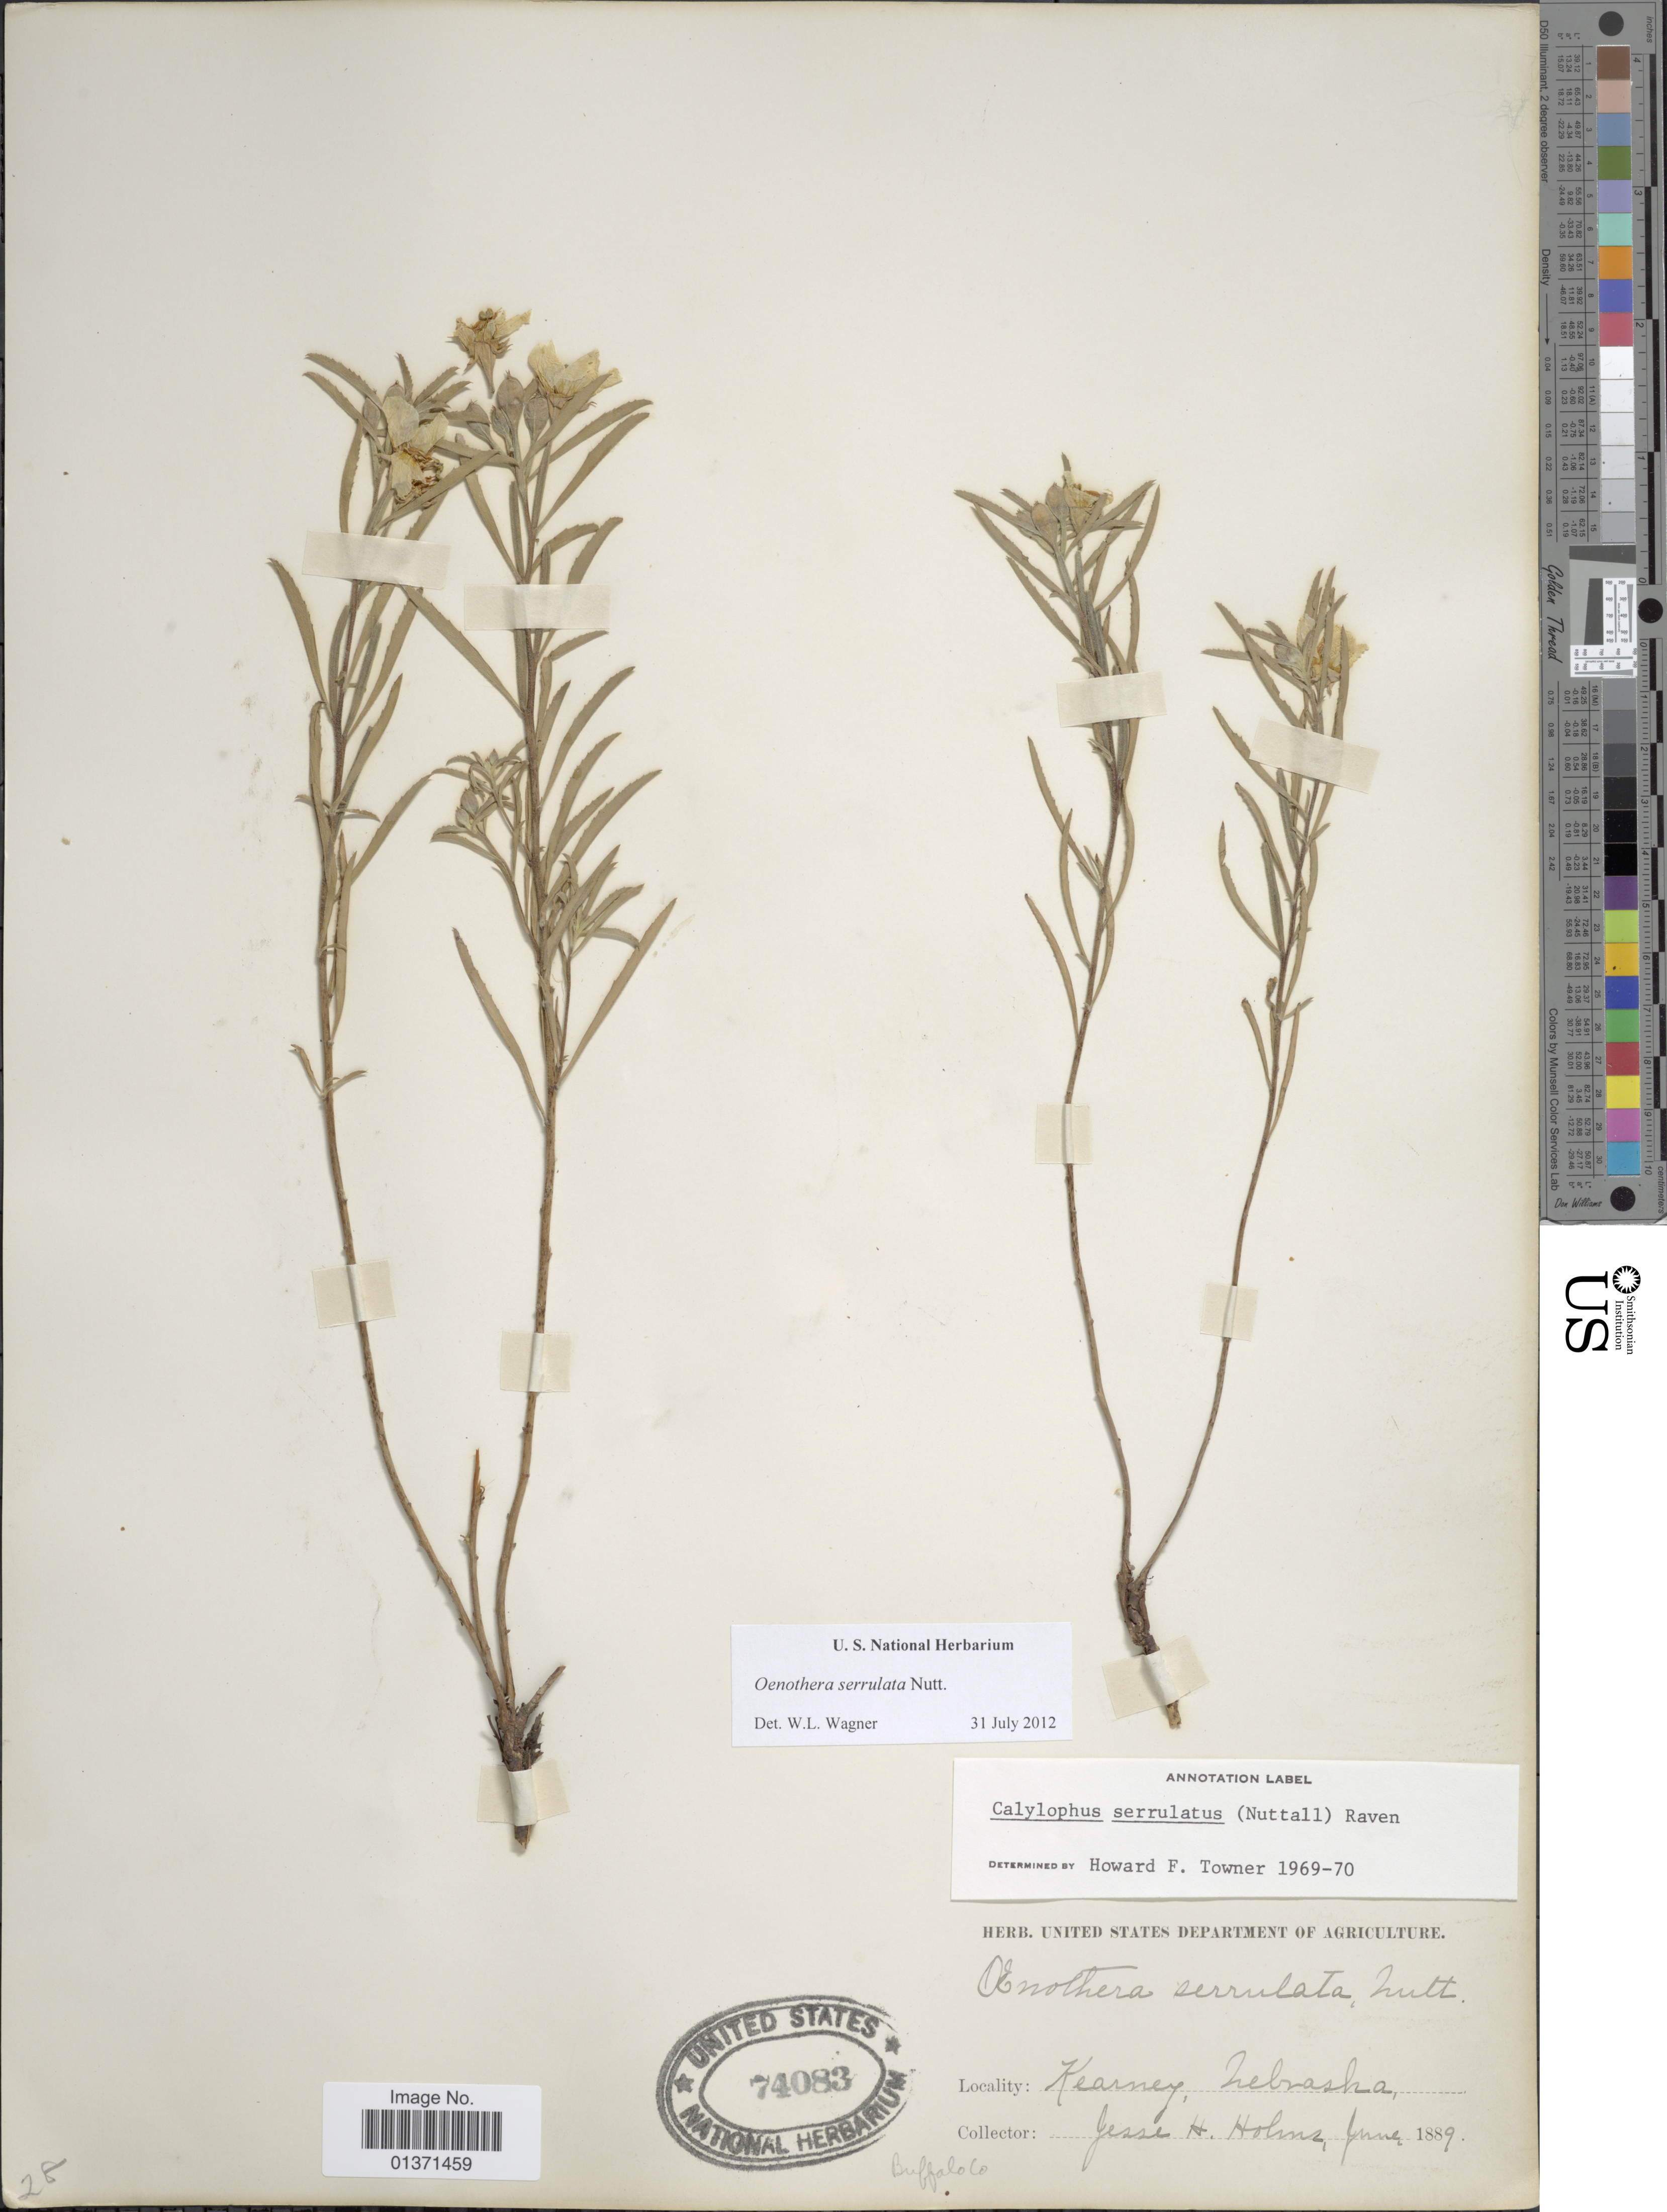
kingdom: Plantae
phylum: Tracheophyta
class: Magnoliopsida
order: Myrtales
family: Onagraceae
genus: Oenothera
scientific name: Oenothera serrulata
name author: Nutt.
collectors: J. H. Holms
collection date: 1889-06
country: United States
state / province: Nebraska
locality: Kearney, Buffalo Co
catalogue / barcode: US 74083